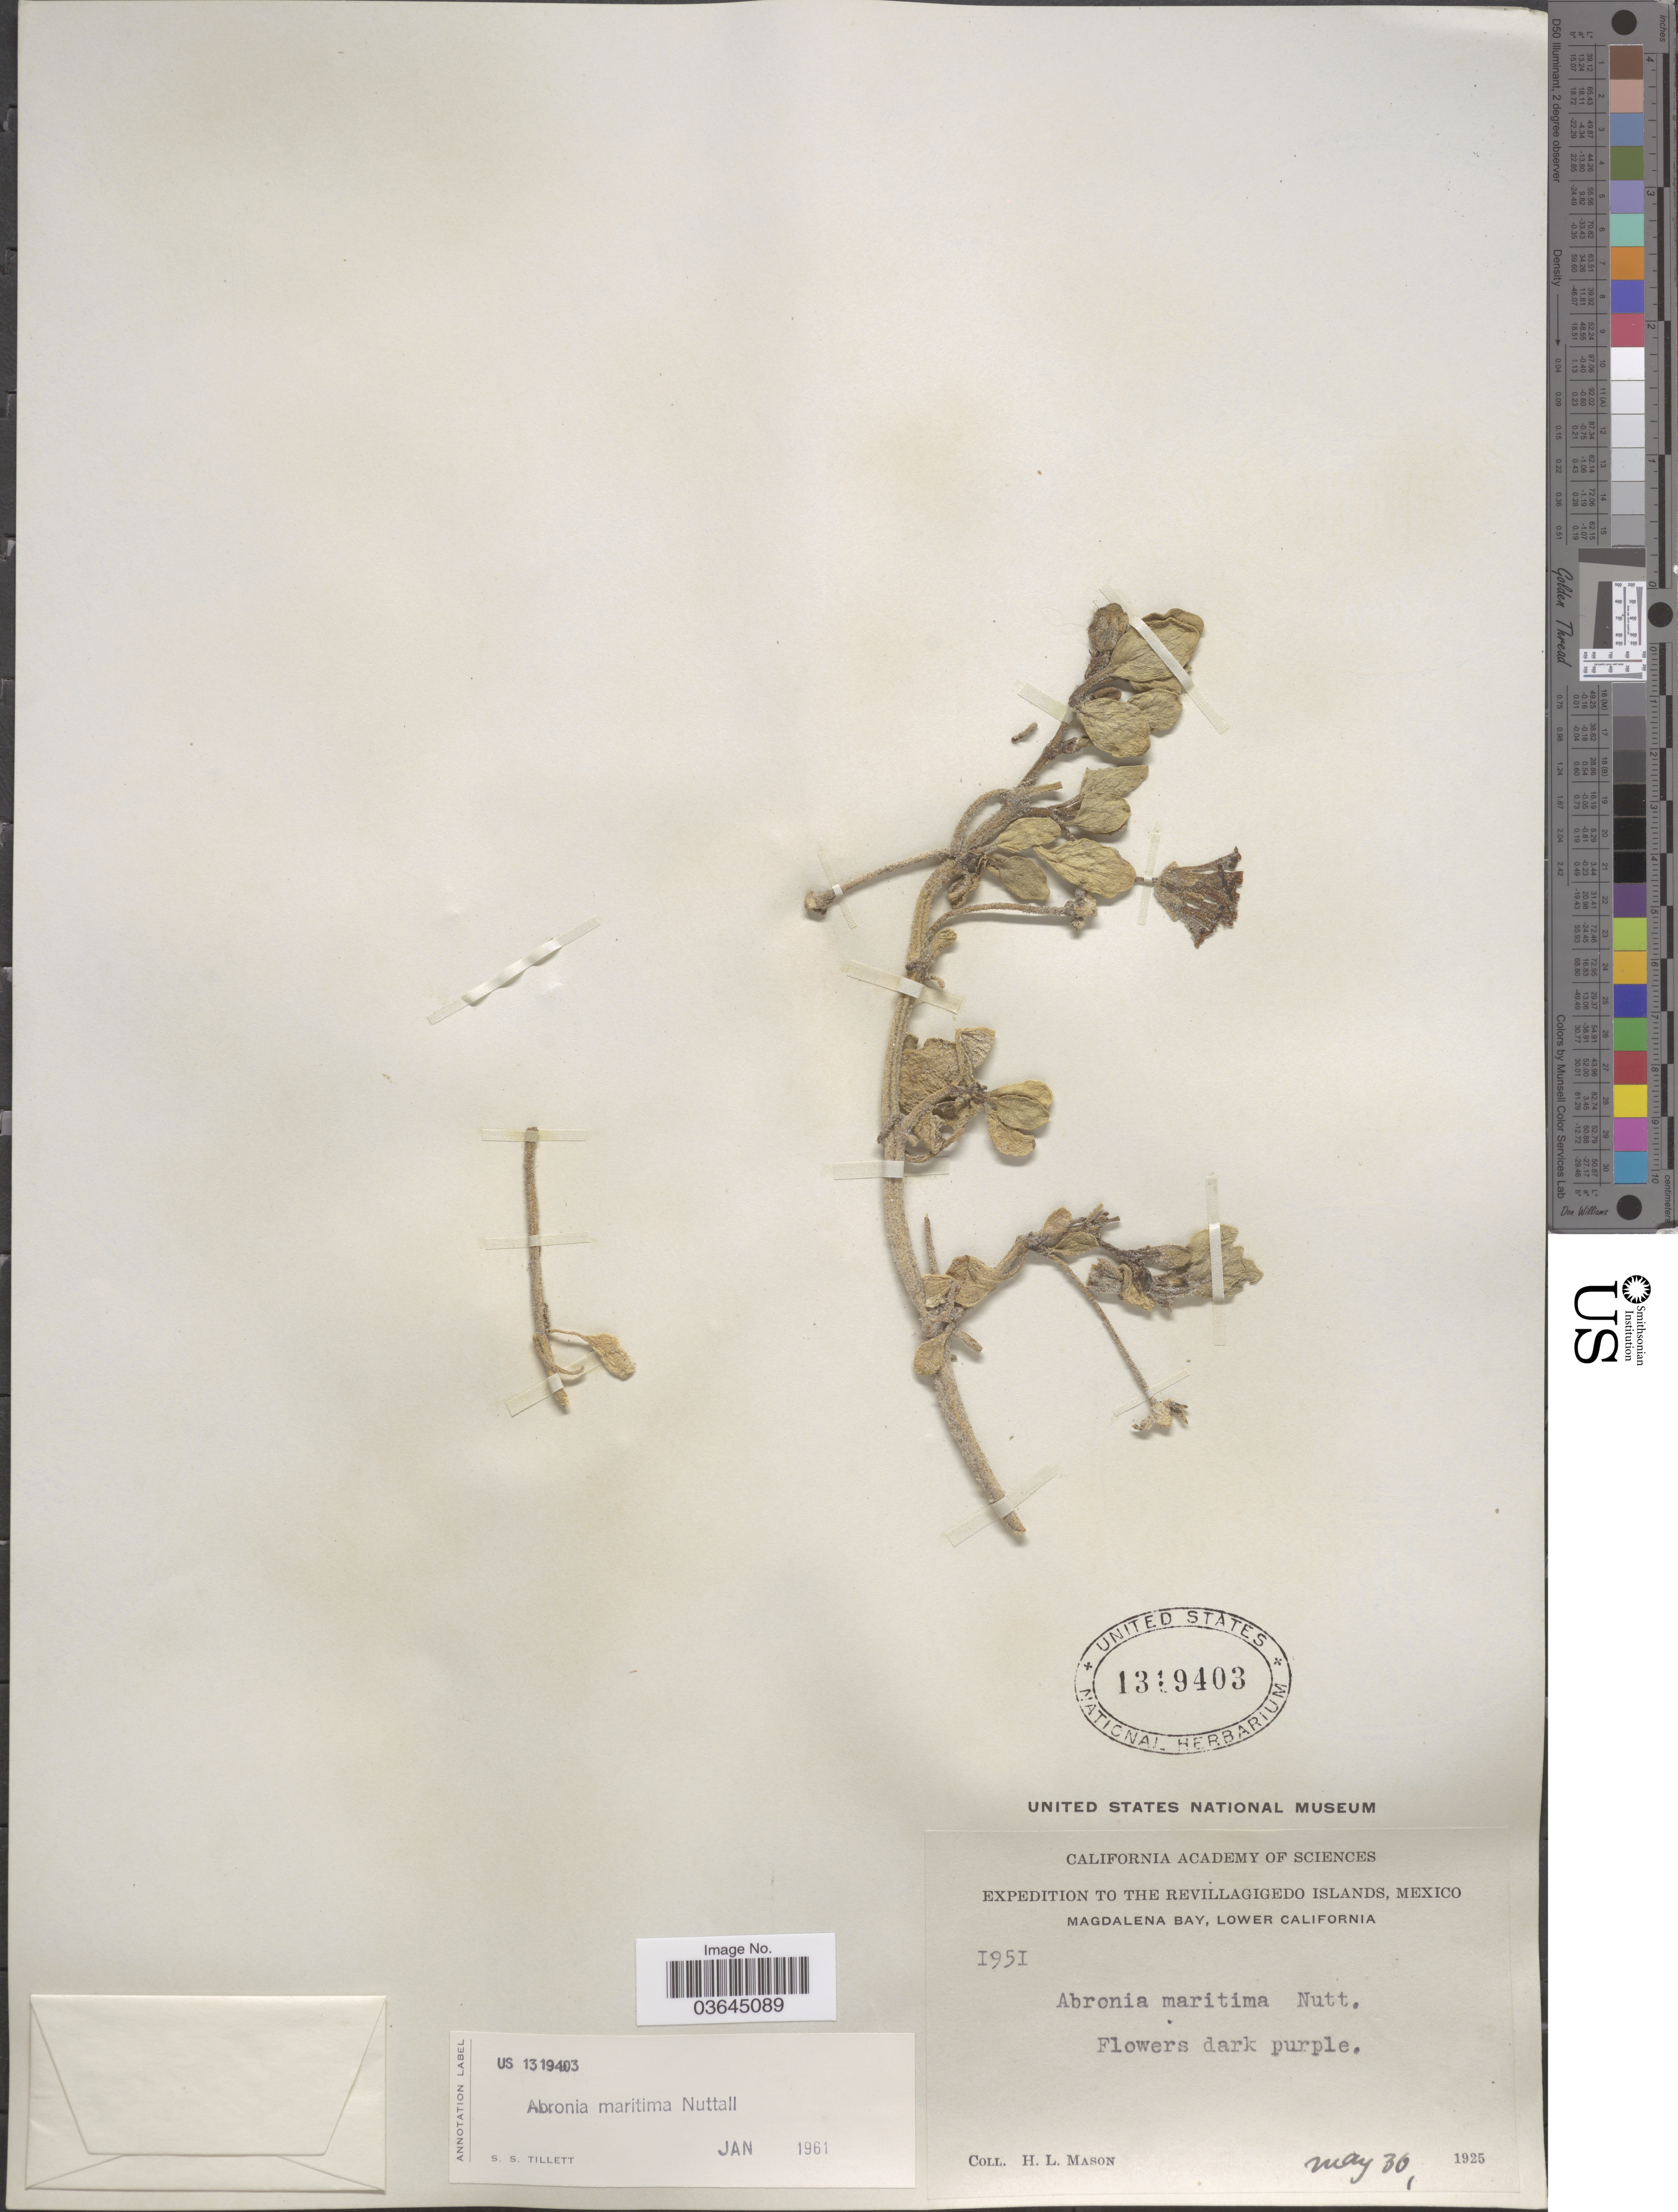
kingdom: Plantae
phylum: Tracheophyta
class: Magnoliopsida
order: Caryophyllales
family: Nyctaginaceae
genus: Abronia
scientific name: Abronia maritima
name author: Nutt. ex S. Watson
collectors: H. L. Mason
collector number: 1951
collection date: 1925-05-30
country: Mexico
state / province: Baja California Norte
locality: The Revillagigedo Islands. Magdalena Bay, Lower California.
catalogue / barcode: US 1319403